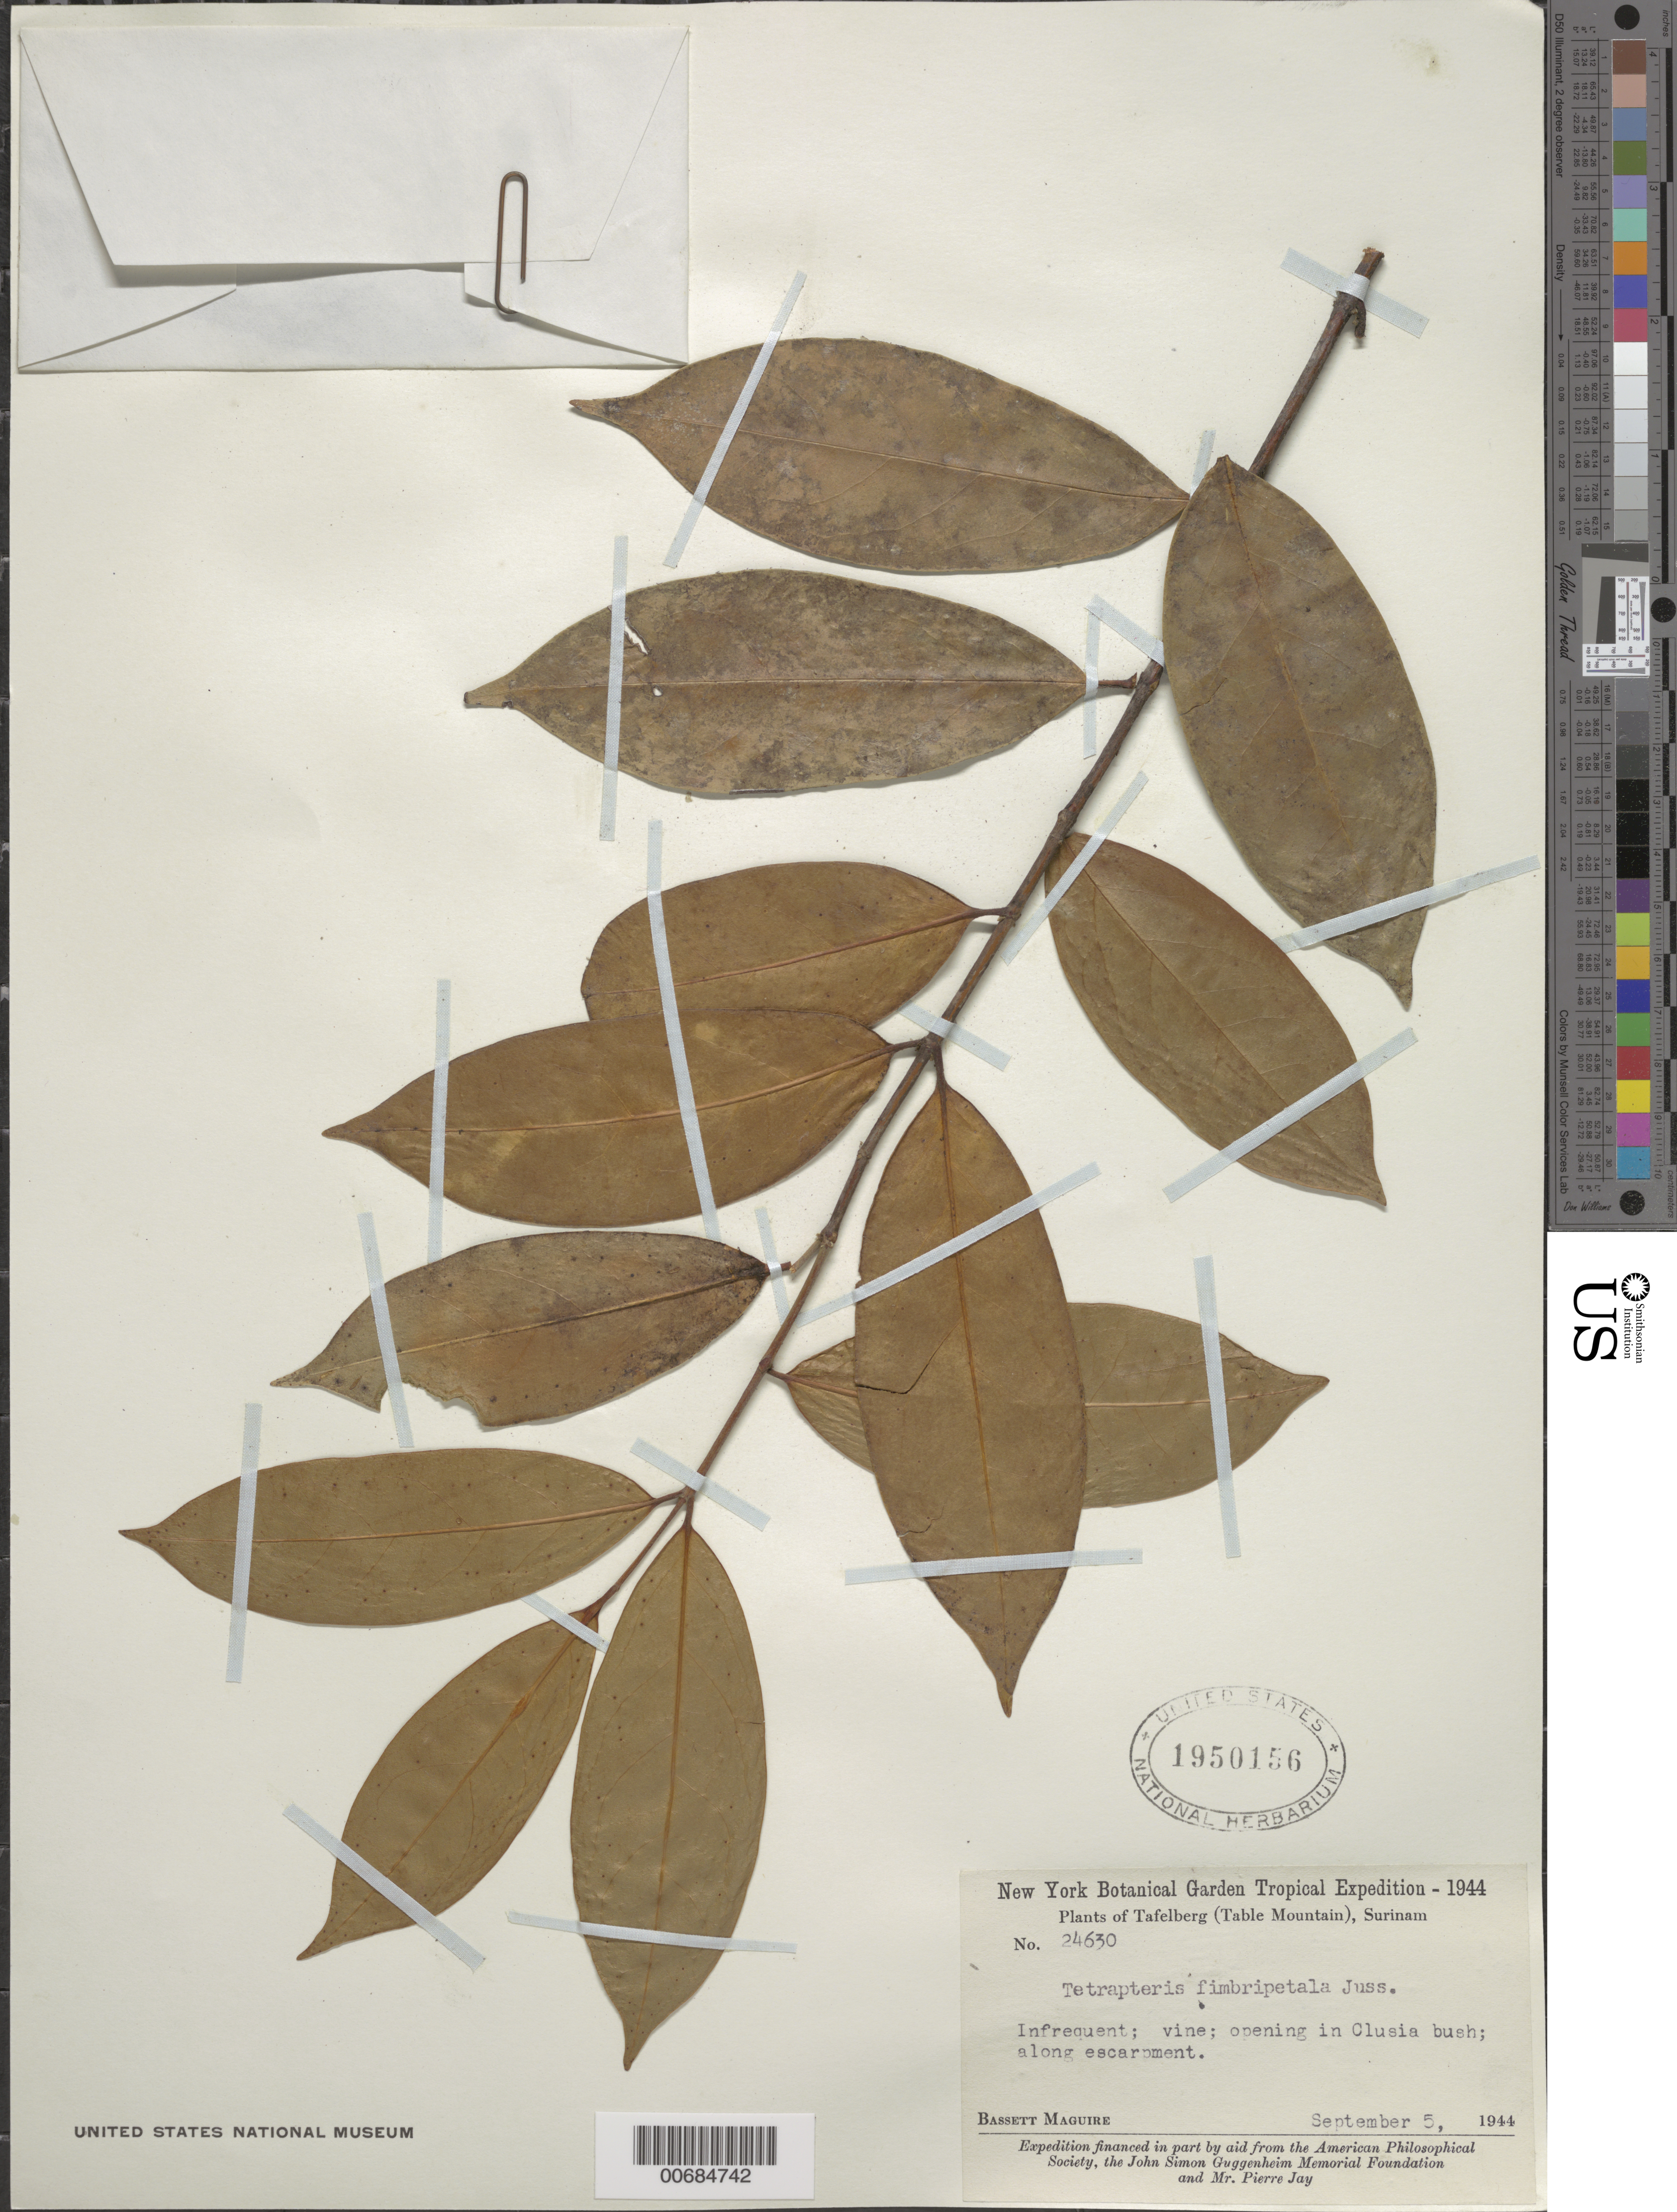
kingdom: Plantae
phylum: Tracheophyta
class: Magnoliopsida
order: Malpighiales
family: Malpighiaceae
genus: Glicophyllum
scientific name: Glicophyllum fimbripetalum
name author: (A. Juss.) R.F. Almeida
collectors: B. Maguire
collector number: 24630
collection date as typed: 5-Sep-44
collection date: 1944-09-05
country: Suriname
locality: Tafelberg (Table Mountain)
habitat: Along escarpment, opening in Clusia bush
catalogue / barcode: US 1950156